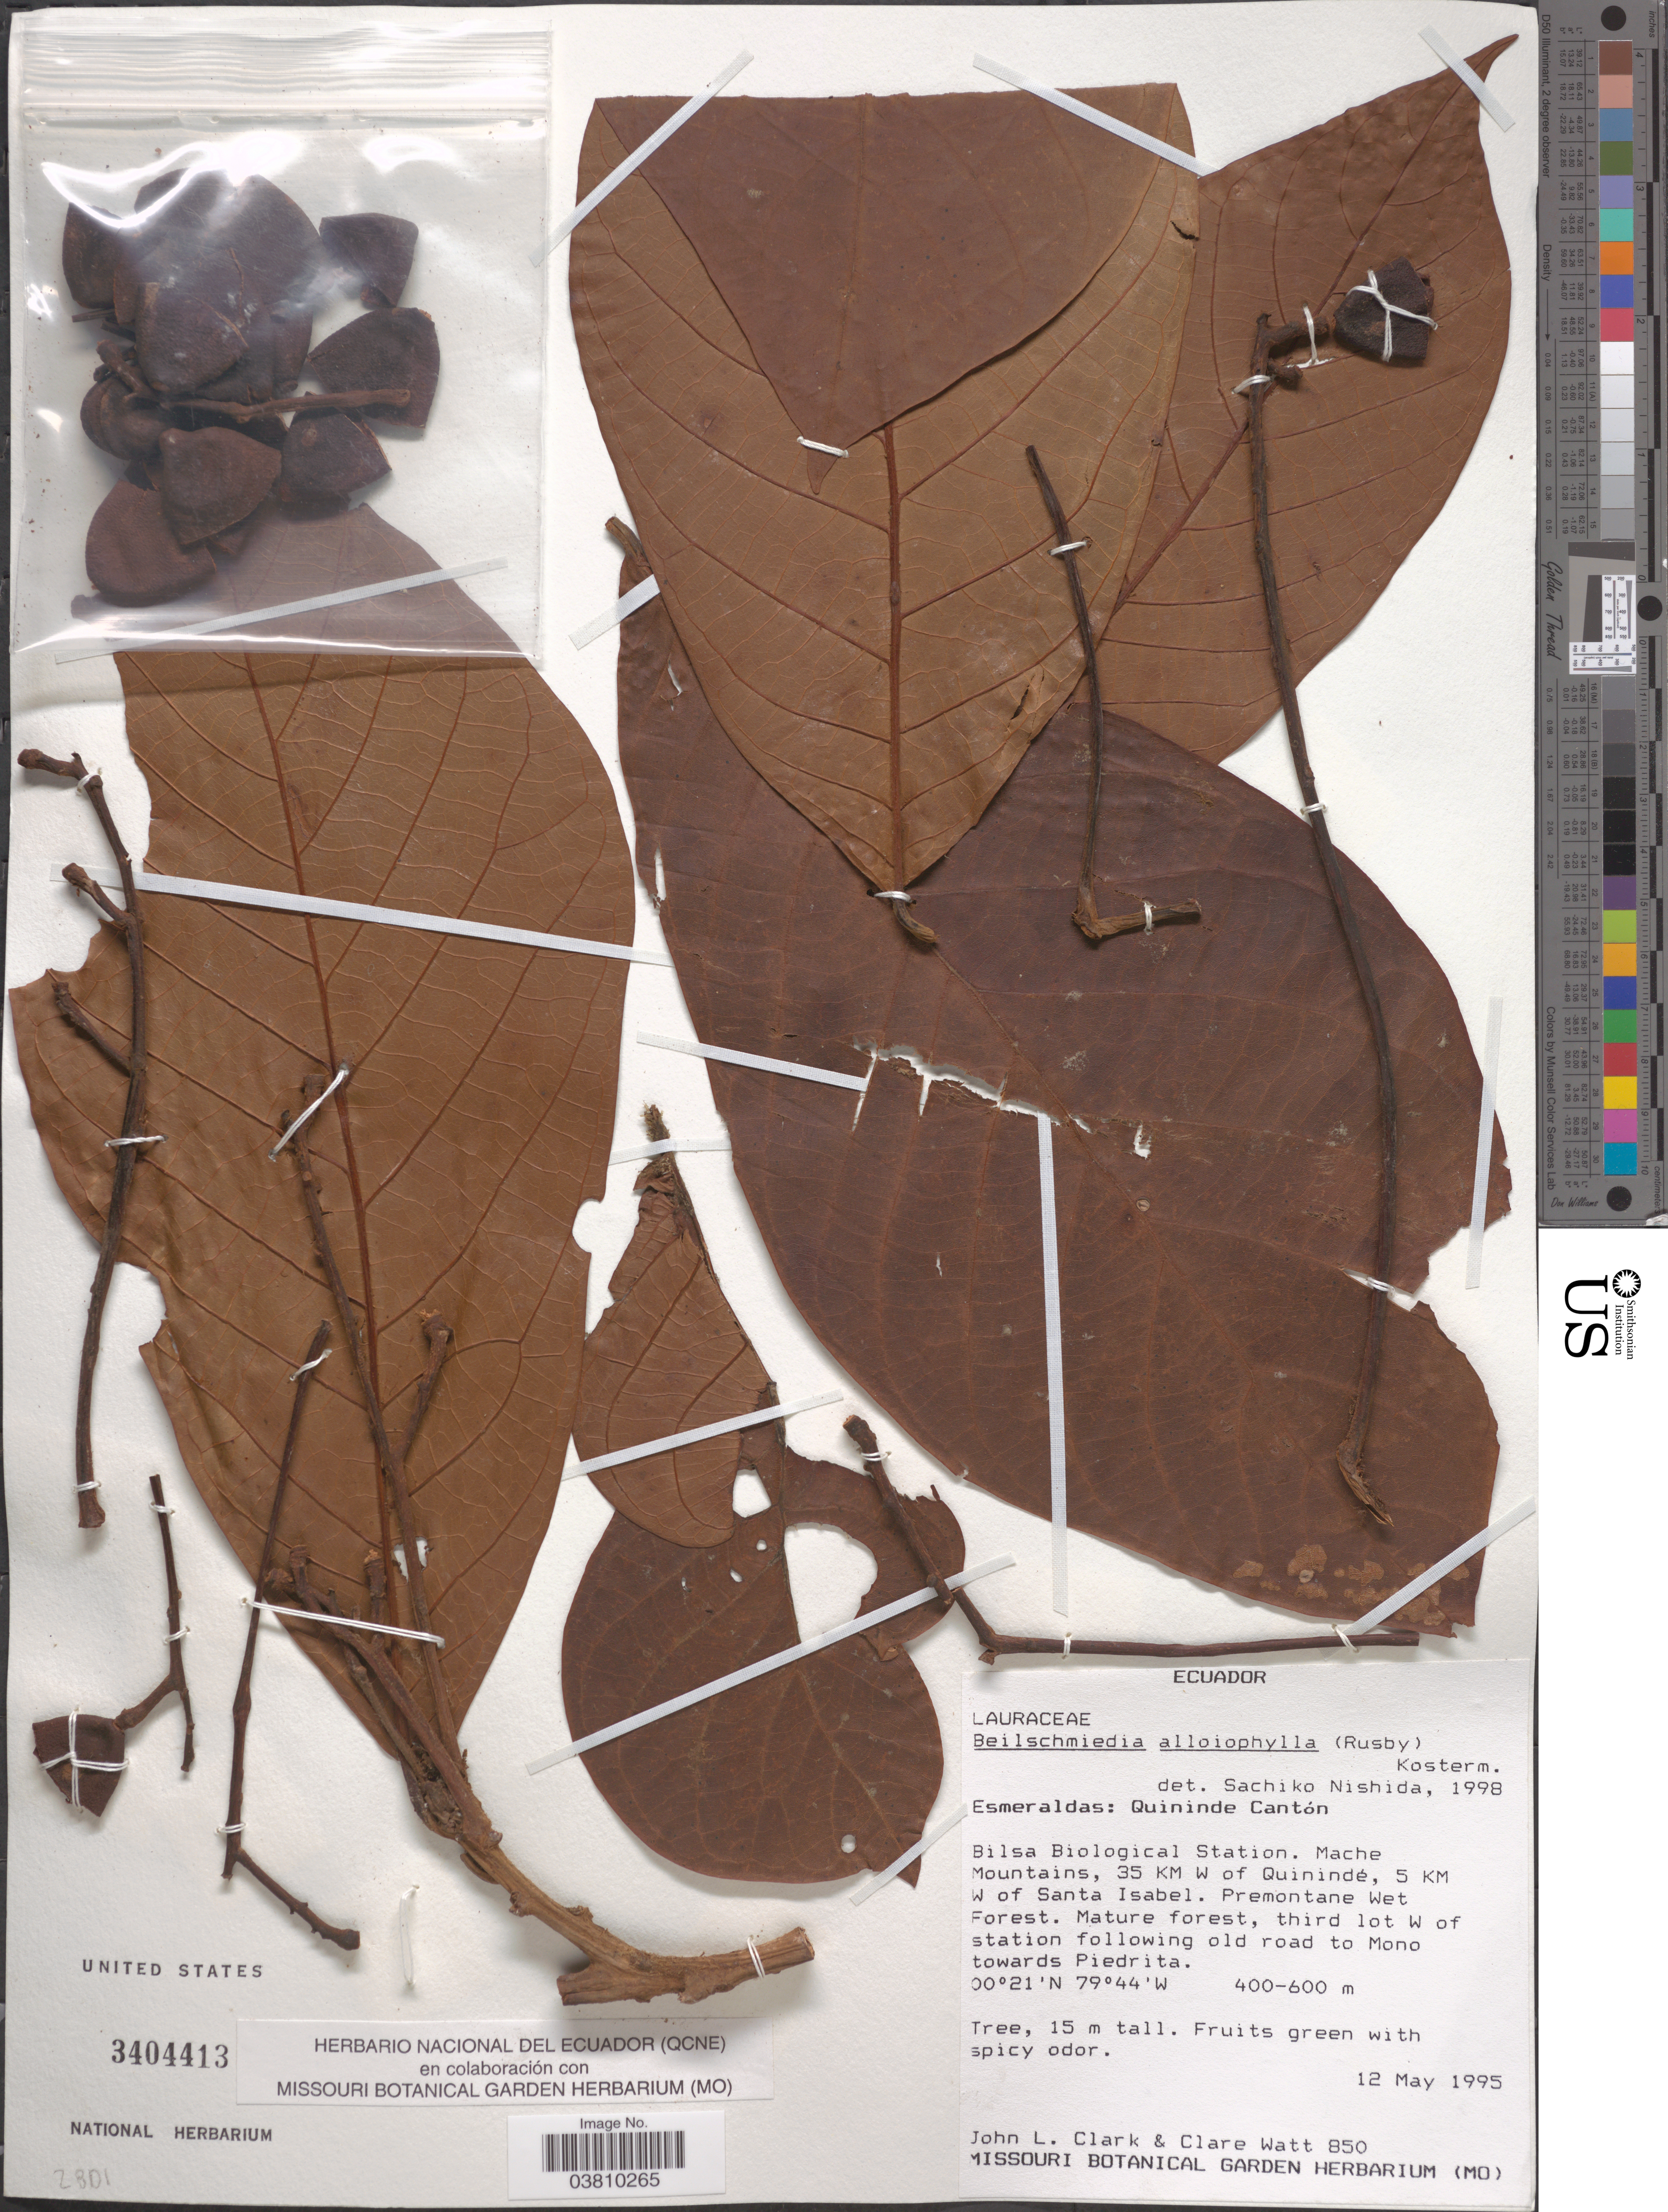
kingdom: Plantae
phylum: Tracheophyta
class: Magnoliopsida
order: Laurales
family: Lauraceae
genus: Beilschmiedia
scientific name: Beilschmiedia alloiophylla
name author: (Rusby) Kosterm.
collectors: J. L. Clark & C. Watt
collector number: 850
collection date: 1995-05-12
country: Ecuador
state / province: Esmeraldas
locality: Quininde Cantón. Bilsa Biological Station. Mache Mountains, 35 Km W of Quinindé, 5 Km W of Santa Isabel. Third lot W of station following old road to Mono towards Piedrita.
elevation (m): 400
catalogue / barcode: US 3404413